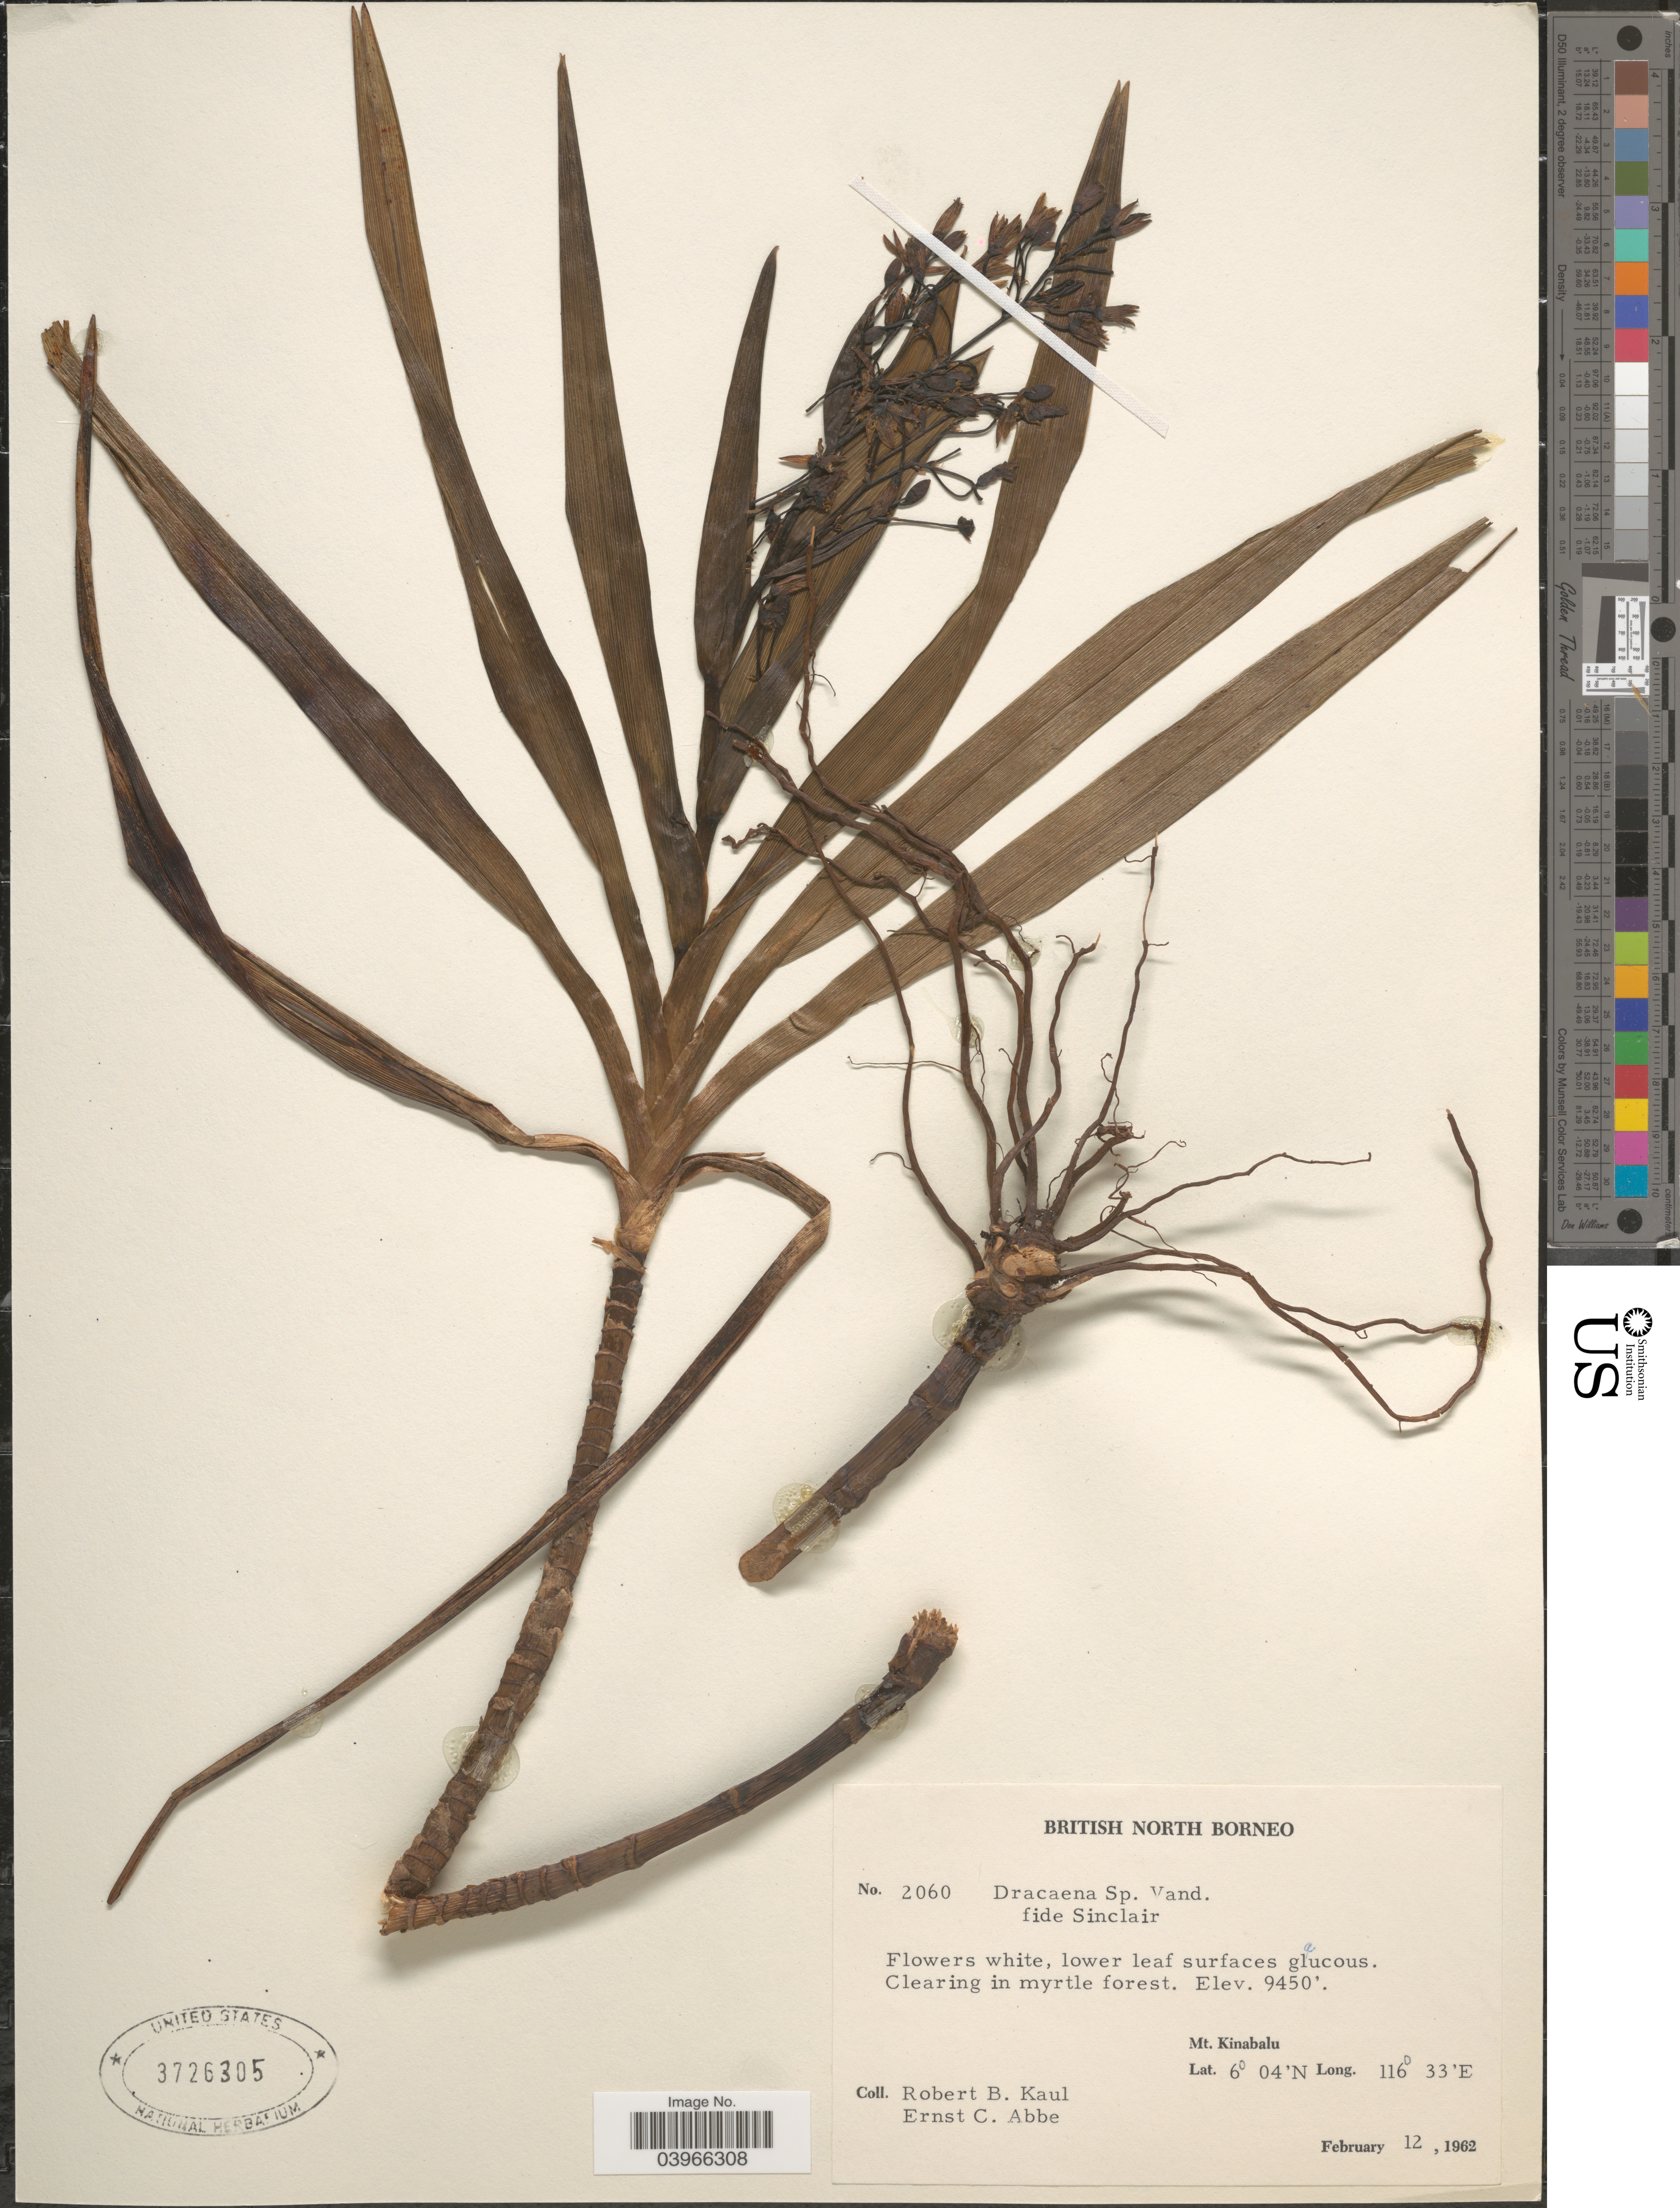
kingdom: Plantae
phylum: Tracheophyta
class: Liliopsida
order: Asparagales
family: Asparagaceae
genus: Dracaena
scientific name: Dracaena sp.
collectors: R. Kaul & E. C. Abbe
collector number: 2060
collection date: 1962-02-12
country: Malaysia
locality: British North Borneo. Clearing in myrtle forest. Mt. Kinabalu.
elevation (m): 2880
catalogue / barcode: US 3726305